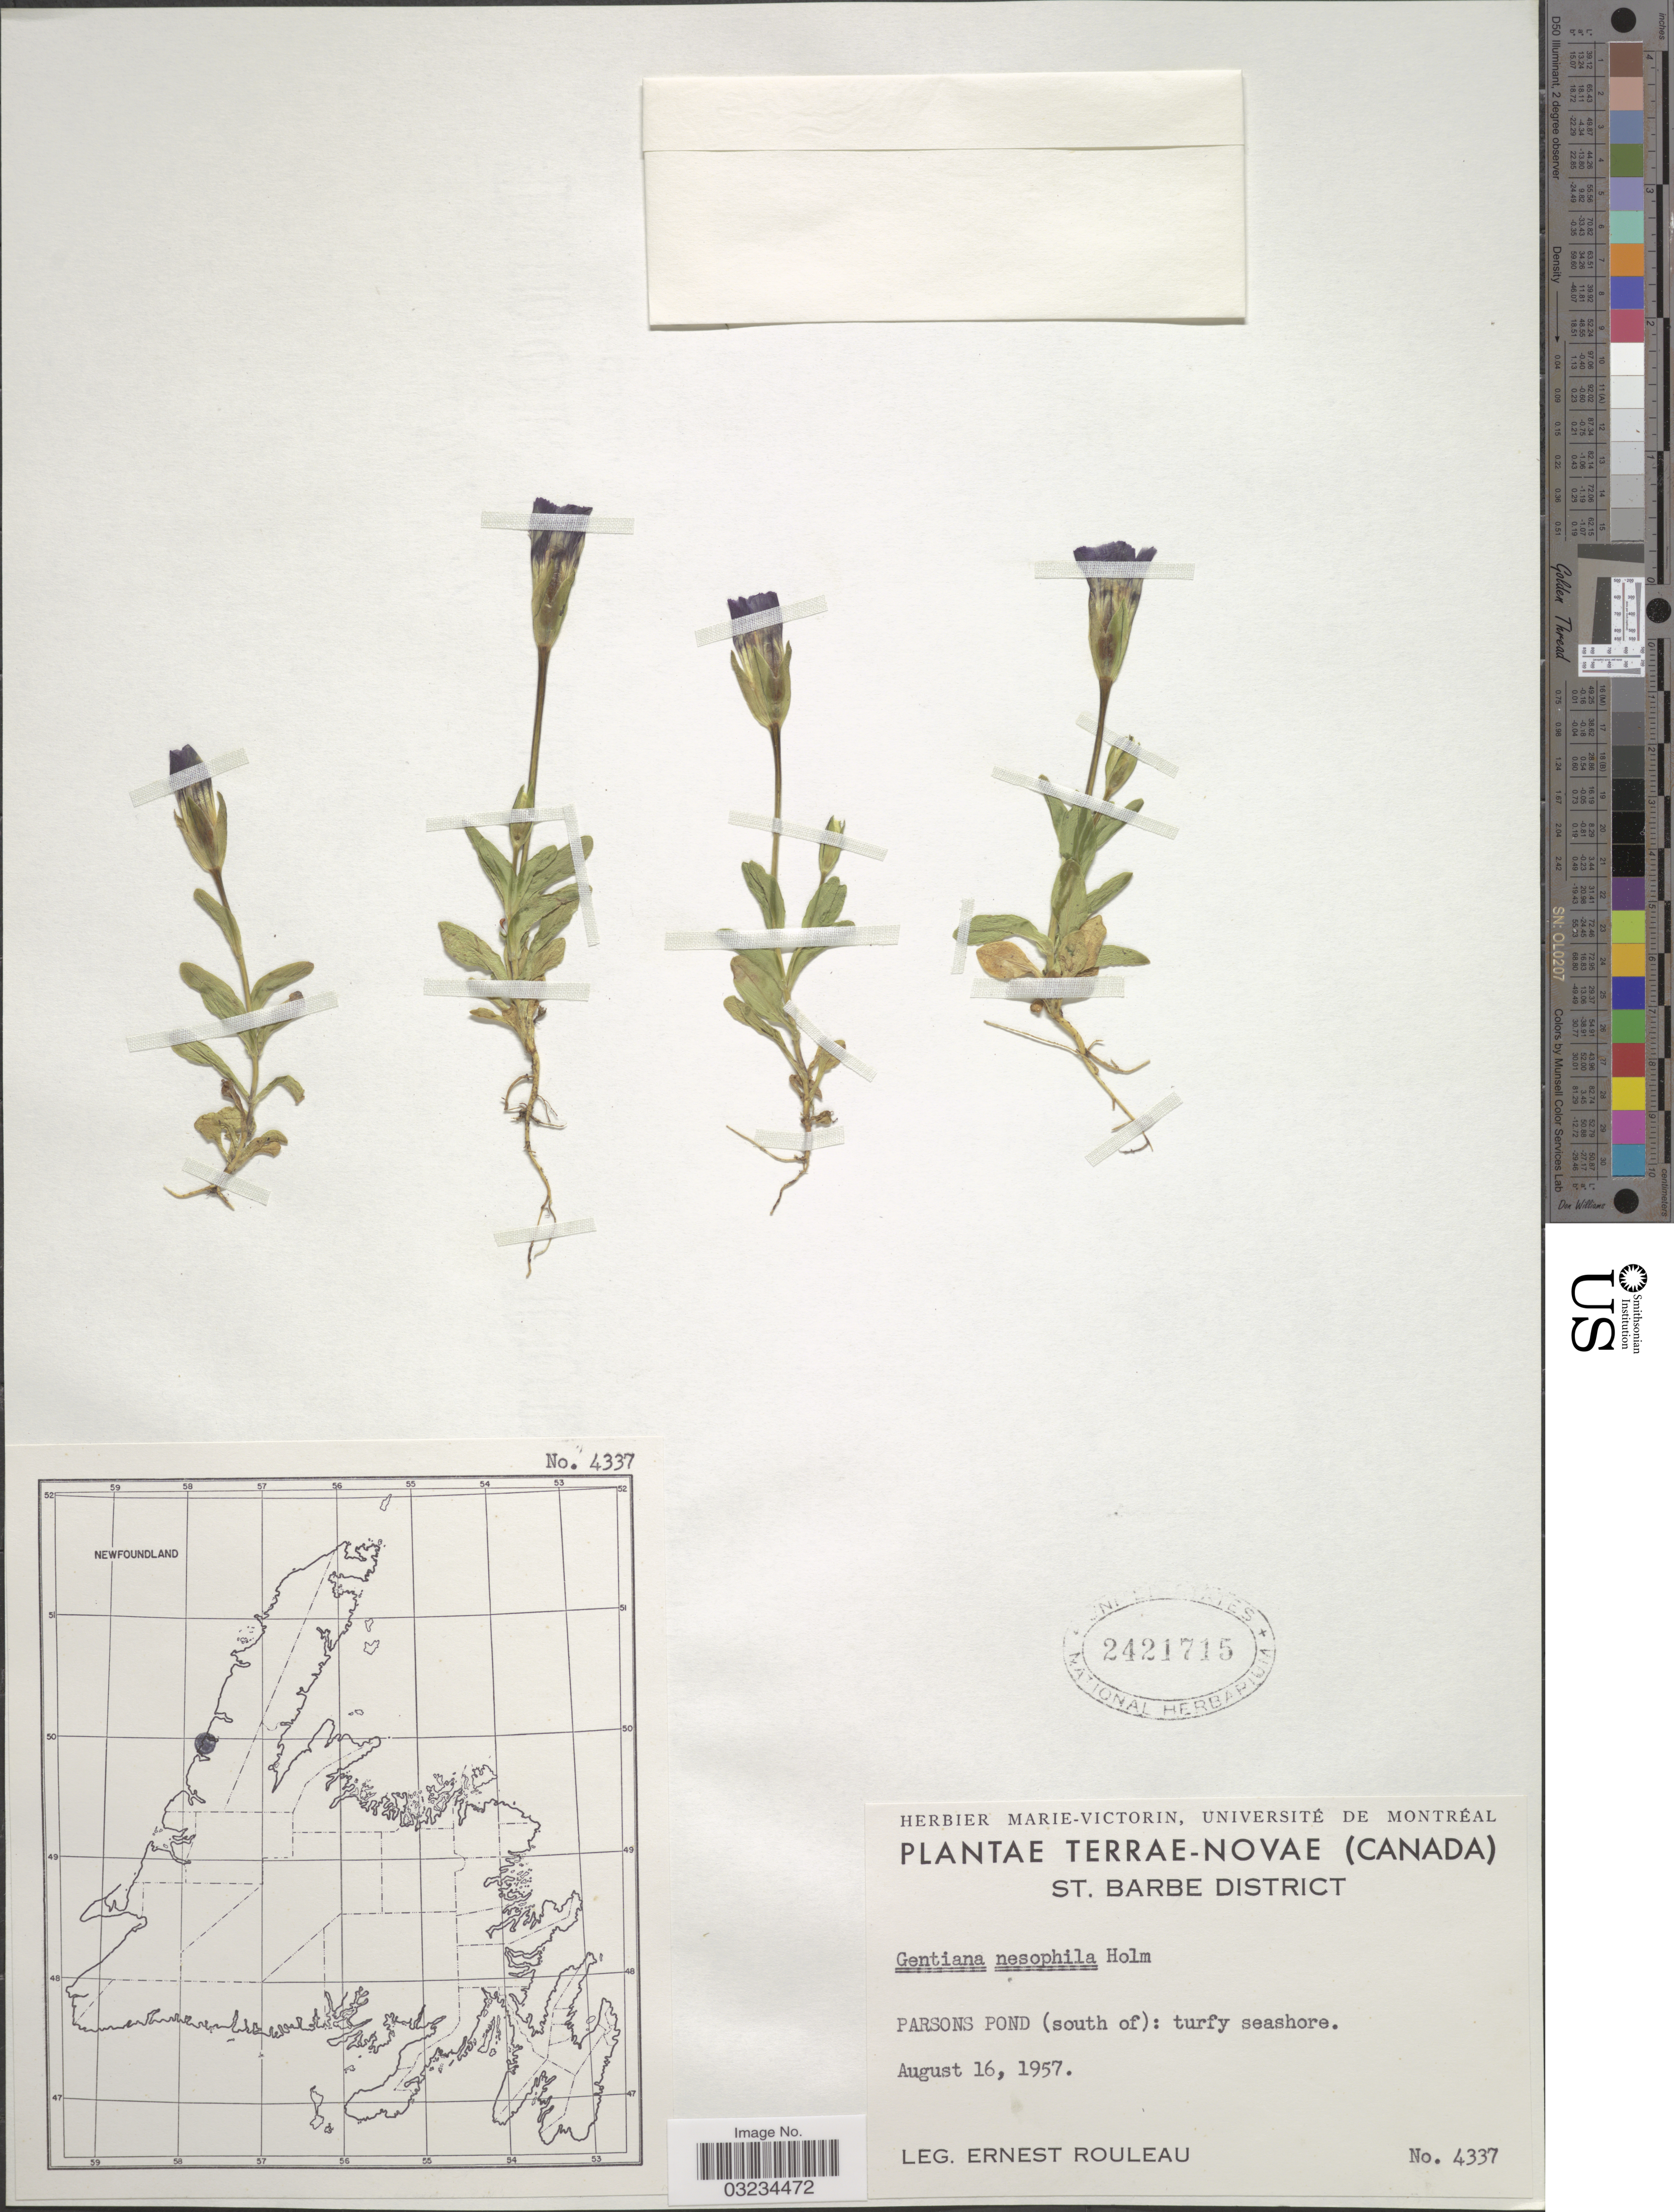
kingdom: Plantae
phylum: Tracheophyta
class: Magnoliopsida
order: Gentianales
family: Gentianaceae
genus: Gentiana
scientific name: Gentiana nesophila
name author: Holm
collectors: J. Rouleau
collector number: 4337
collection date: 1957-08-16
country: Canada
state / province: Newfoundland and Labrador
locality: Terrae-Novae. St. Barbe District. Parsons Pond (south of): turfy seashore.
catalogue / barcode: US 2421715